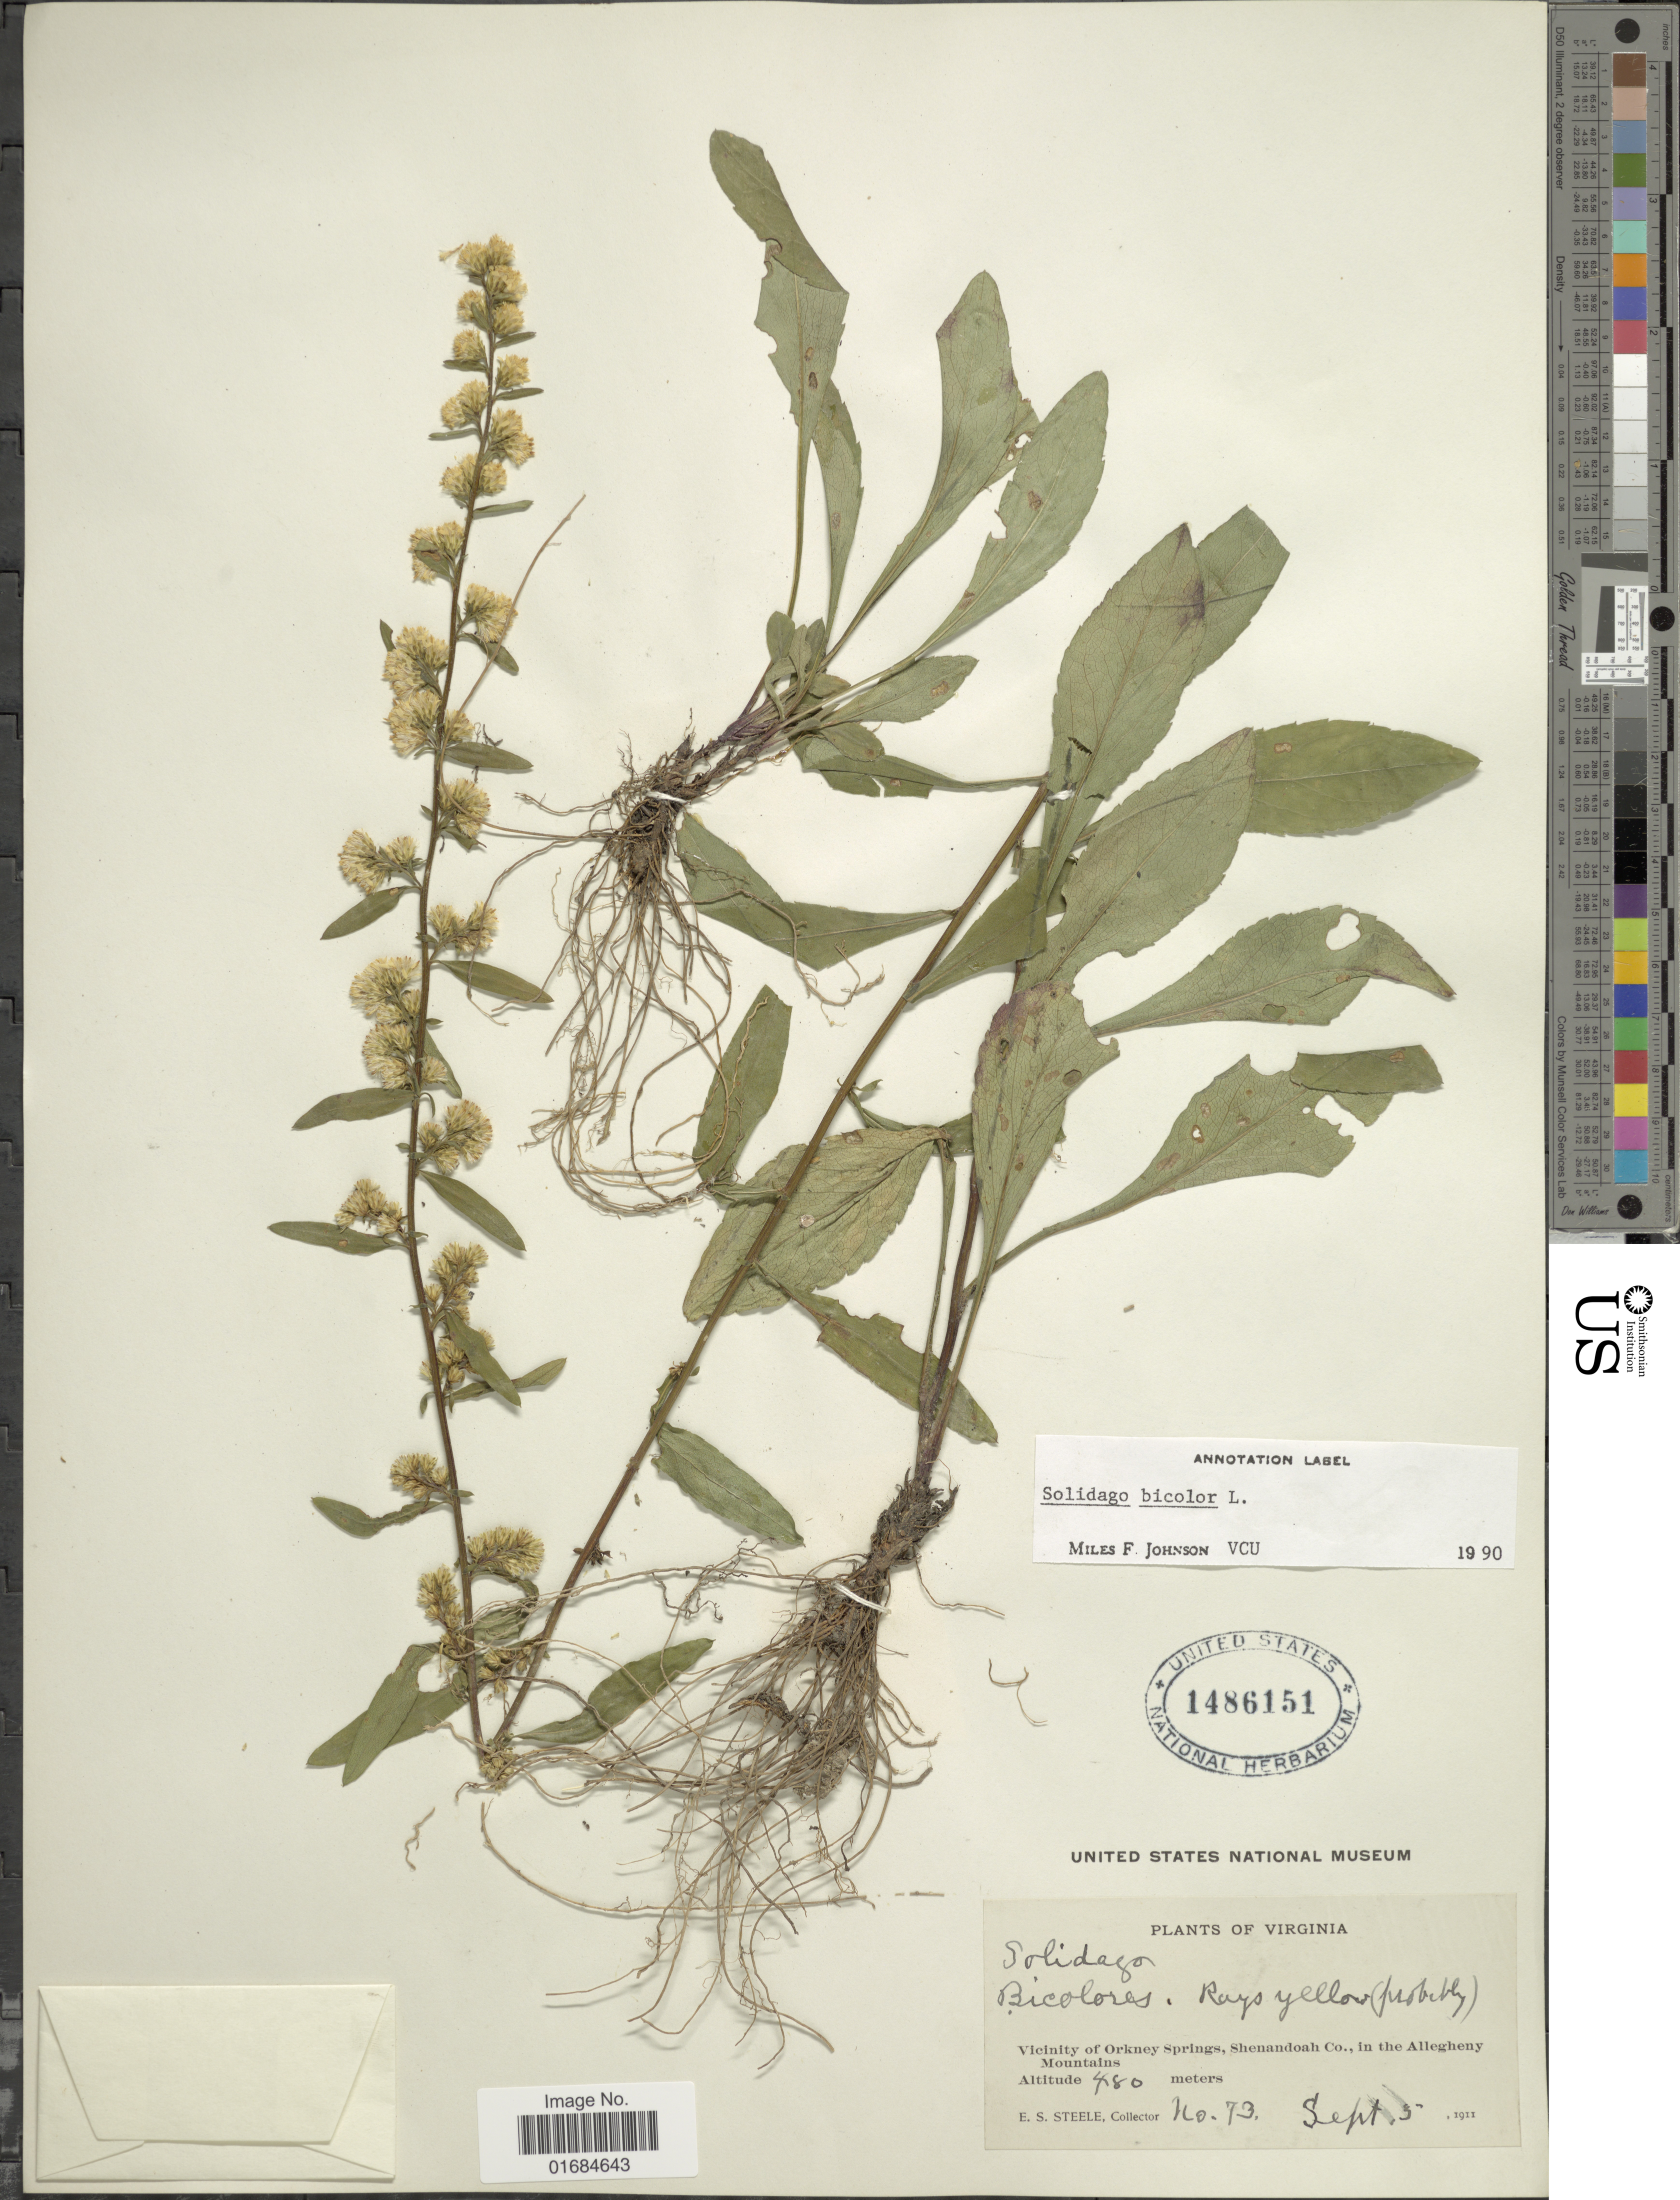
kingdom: Plantae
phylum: Tracheophyta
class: Magnoliopsida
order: Asterales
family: Asteraceae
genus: Solidago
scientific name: Solidago bicolor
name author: L.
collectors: E. Steele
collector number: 73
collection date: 1911-09-05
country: United States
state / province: Virginia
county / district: Shenandoah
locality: Vicinity of Orkney Springs, Shenandoah Co,. in the Allegheny Mountains.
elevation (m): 480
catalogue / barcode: US 1486151